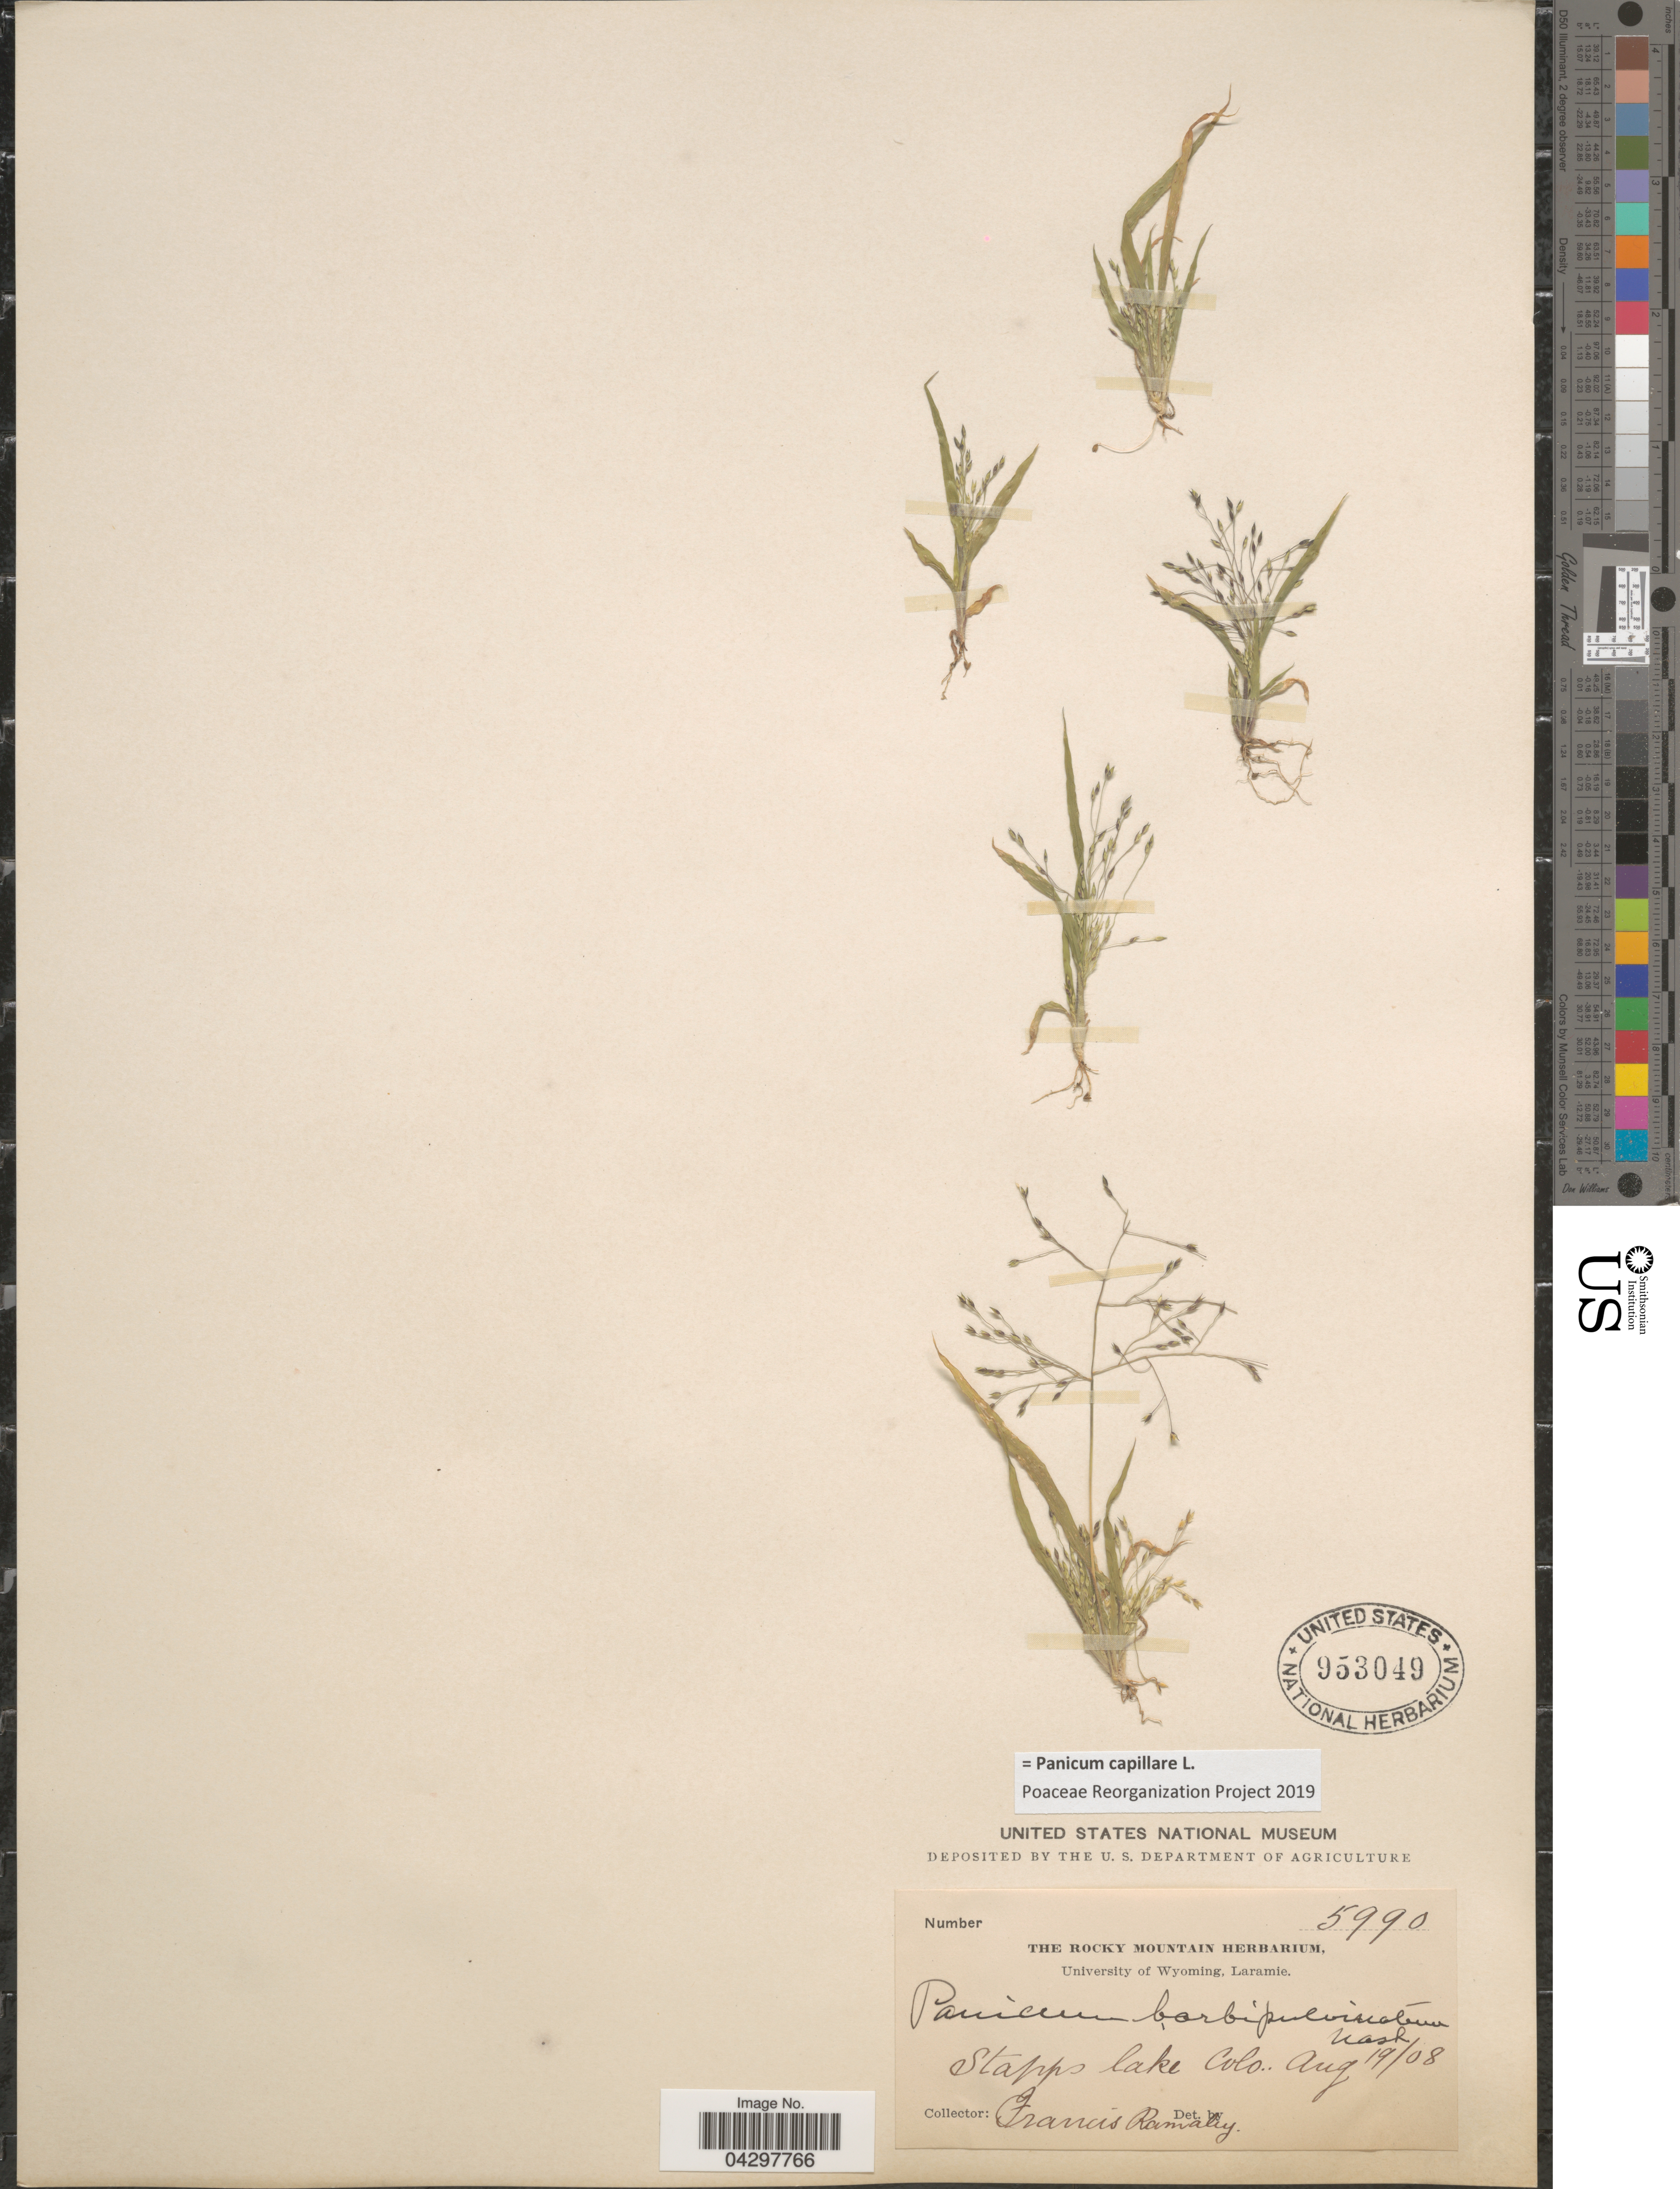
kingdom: Plantae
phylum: Tracheophyta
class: Liliopsida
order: Poales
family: Poaceae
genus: Panicum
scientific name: Panicum capillare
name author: L.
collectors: F. Ramaley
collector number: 5990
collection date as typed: Transcribed d/m/y: 19/8/8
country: United States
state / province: Colorado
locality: Stapps lake.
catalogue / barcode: US 953049